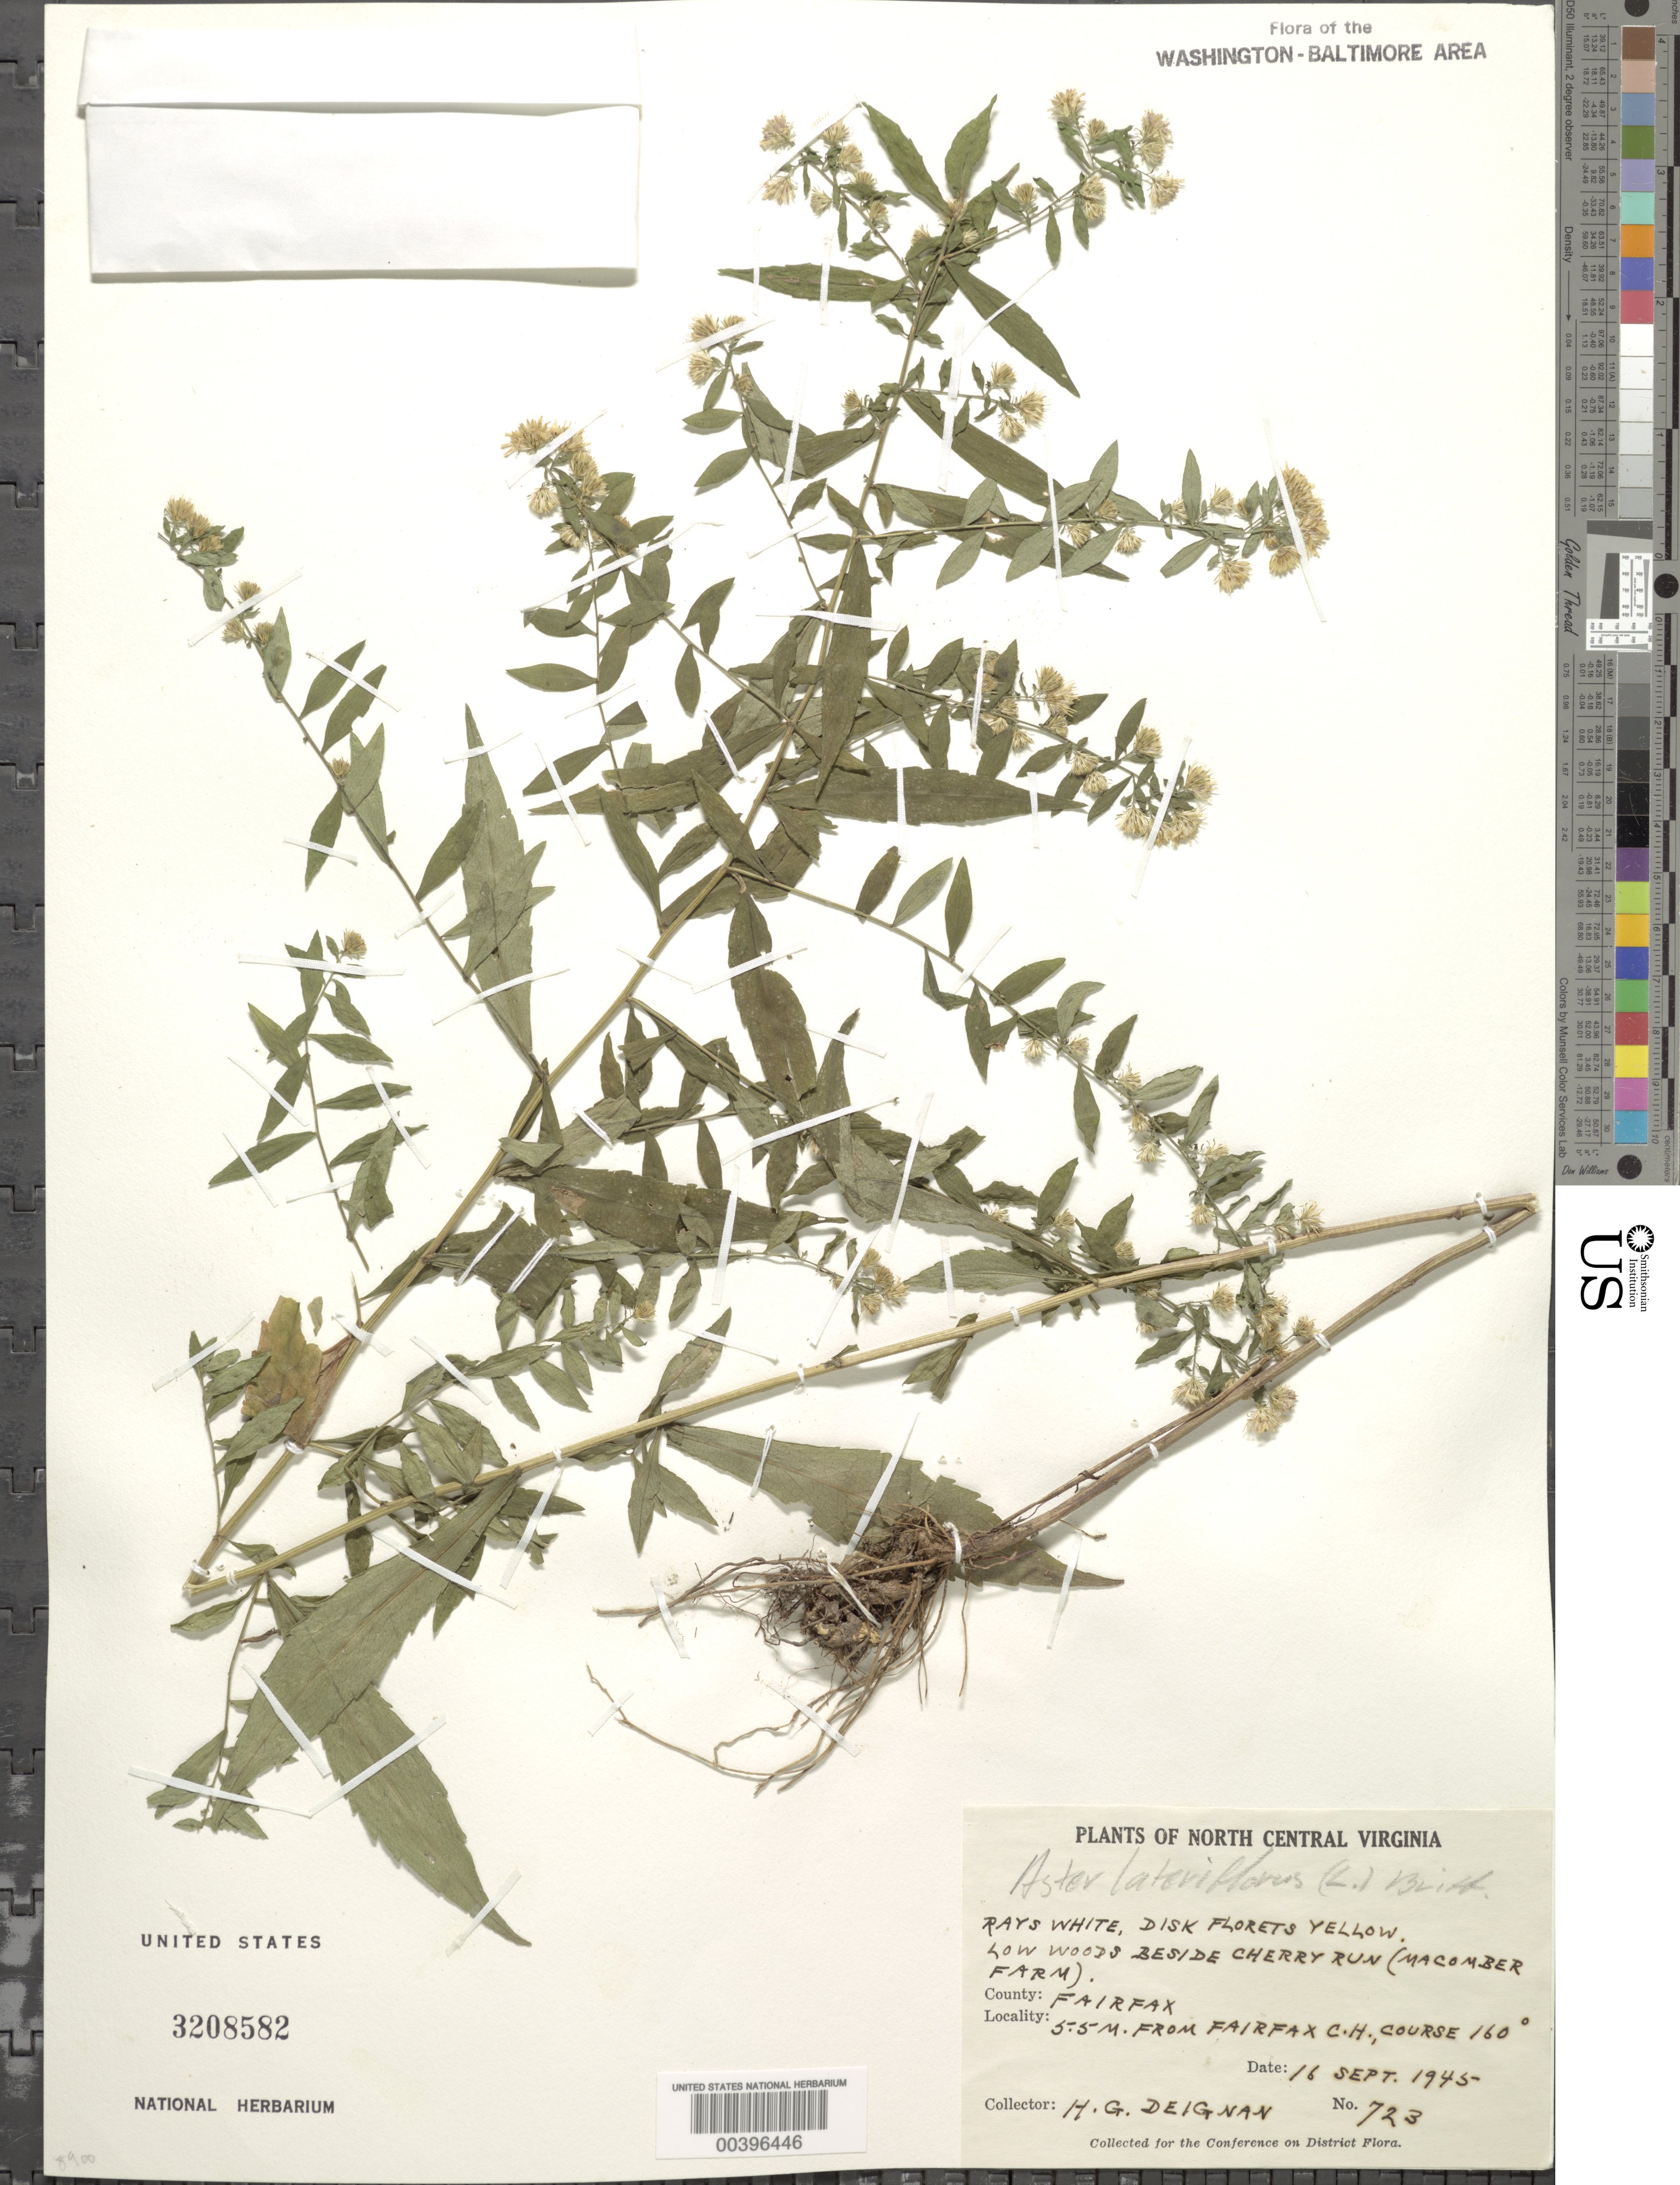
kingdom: Plantae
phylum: Tracheophyta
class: Magnoliopsida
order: Asterales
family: Asteraceae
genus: Symphyotrichum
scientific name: Symphyotrichum lateriflorum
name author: (L.) Á. Löve & D. Löve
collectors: H. Deignan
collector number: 723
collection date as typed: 16 Sep 1945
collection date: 1945-09-16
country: United States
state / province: Virginia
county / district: Fairfax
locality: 5.5 M from Fairfax County Court House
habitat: Low woods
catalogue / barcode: US 3208582